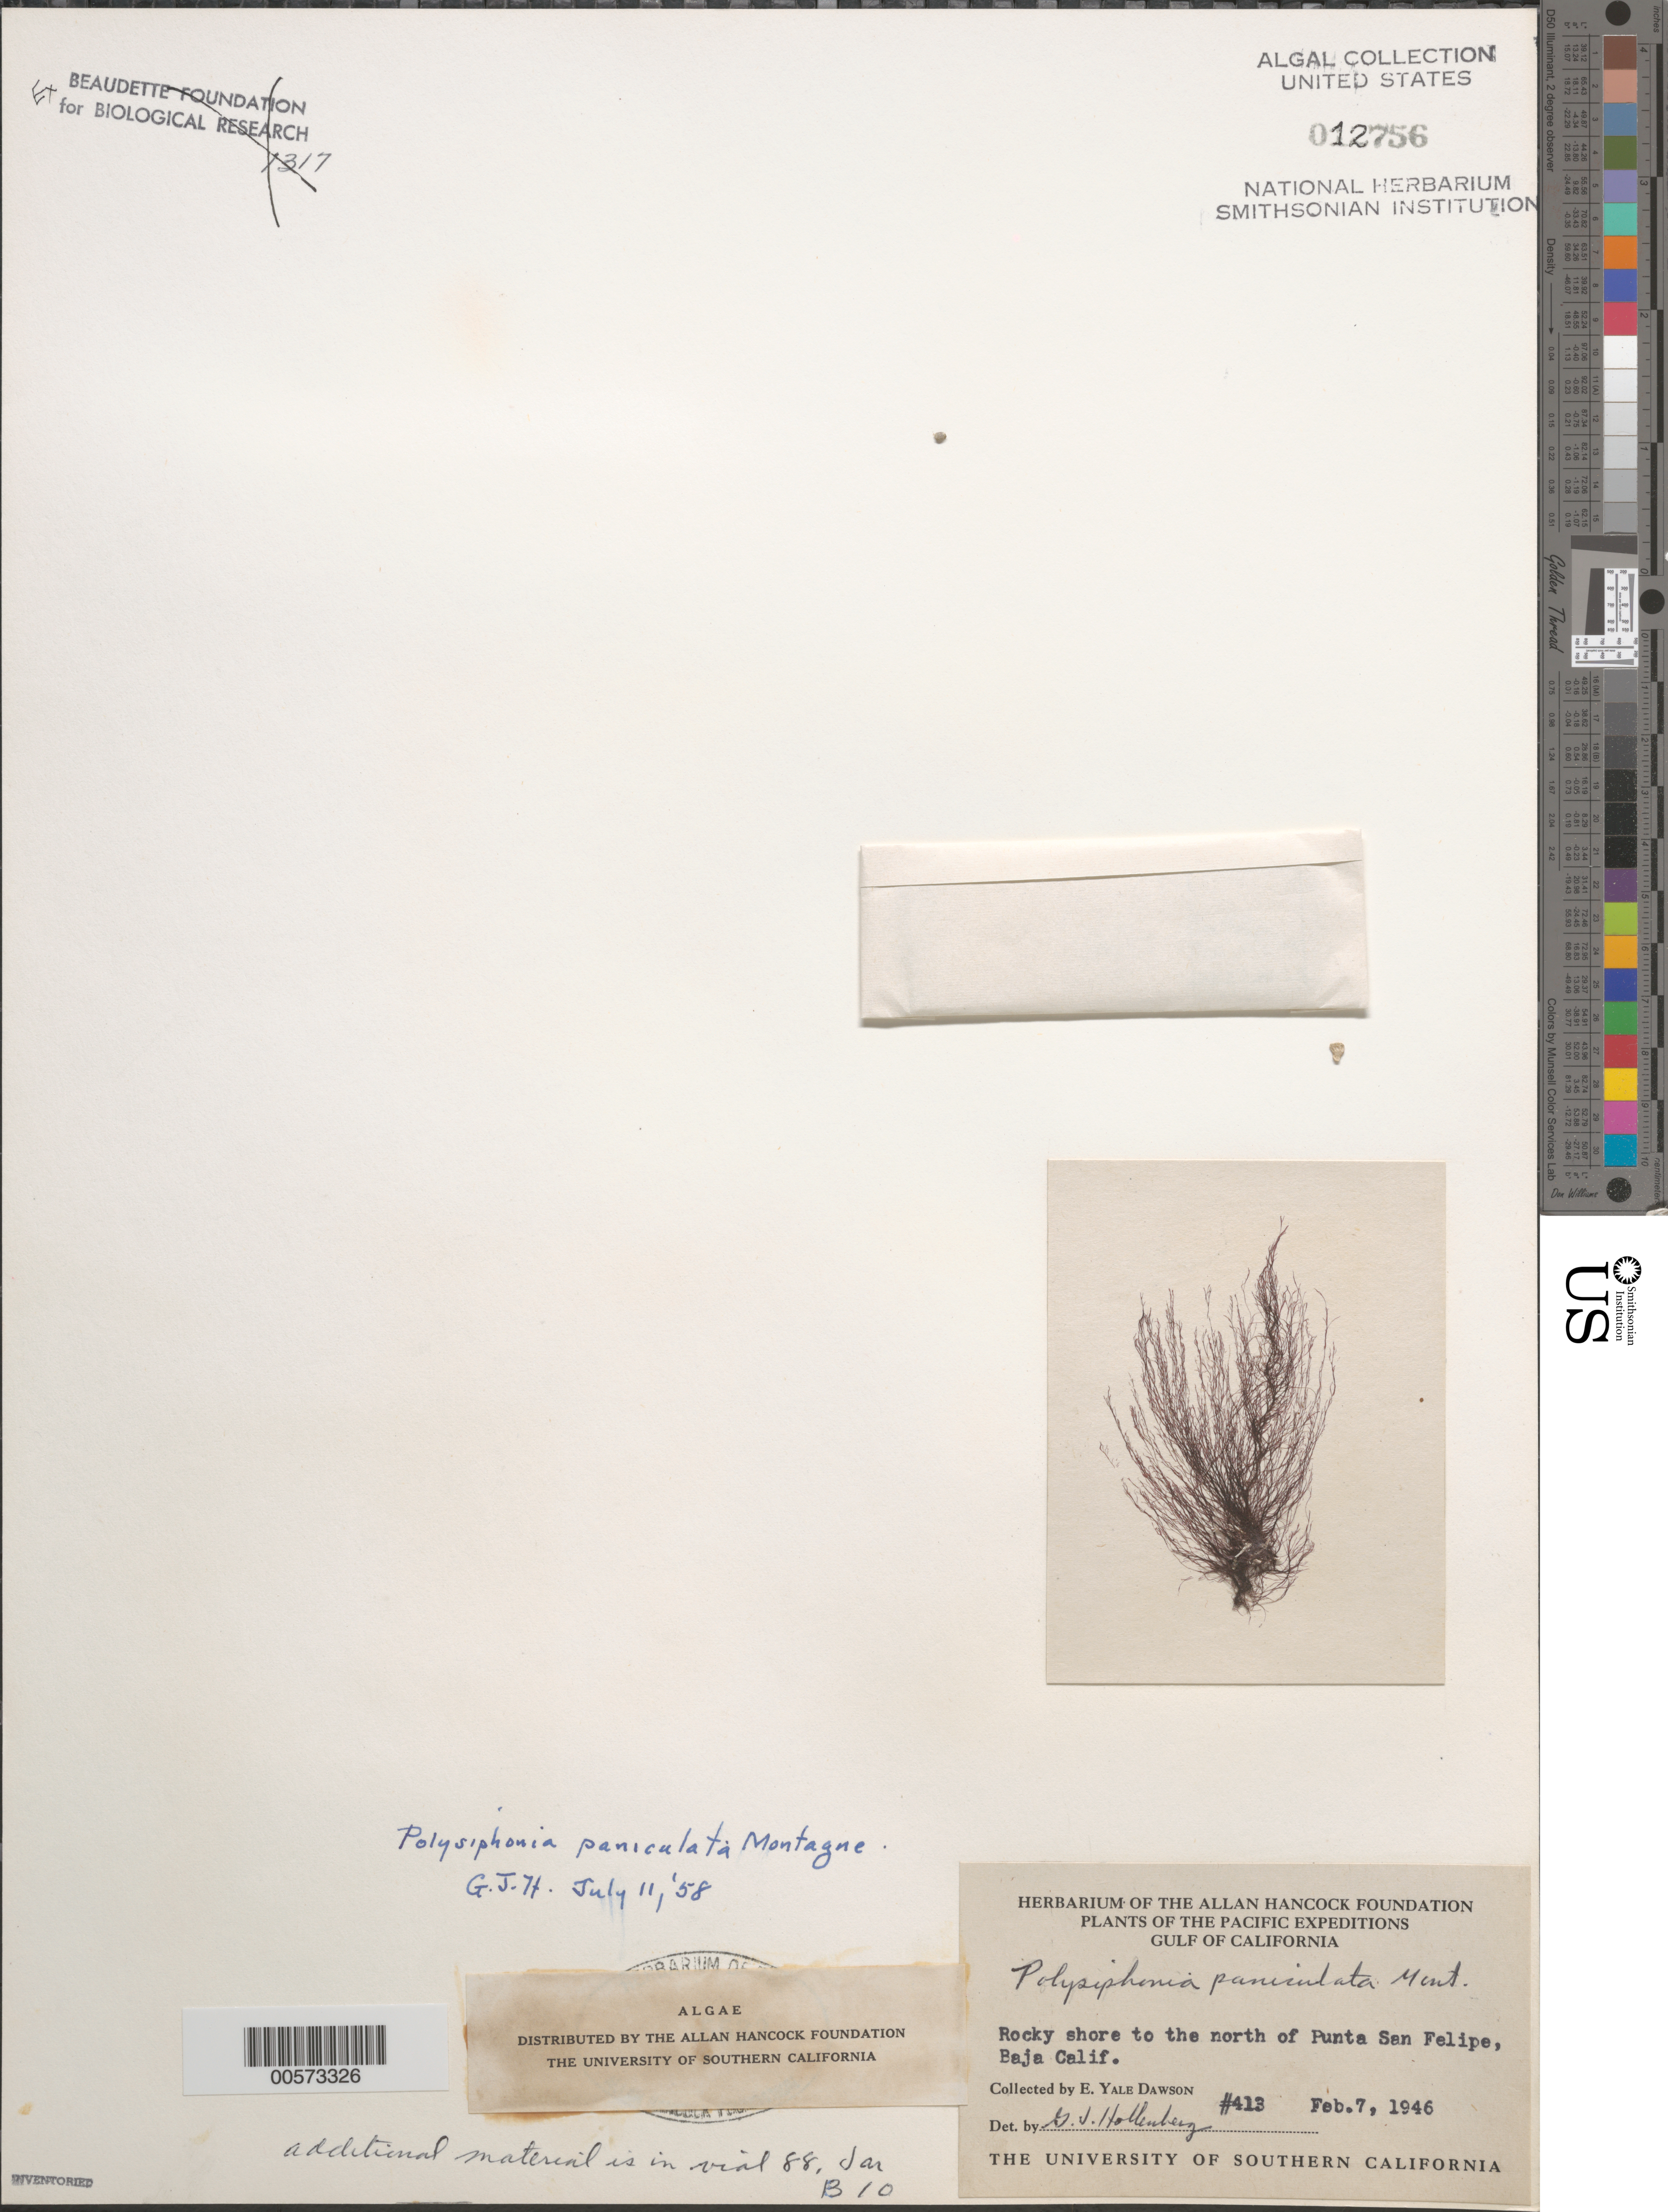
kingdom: Plantae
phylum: Rhodophyta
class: Florideophyceae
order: Ceramiales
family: Rhodomelaceae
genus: Eutrichosiphonia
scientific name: Eutrichosiphonia paniculata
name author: (Mont.) D.E.Bustamante & T.O. Cho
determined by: Algae name updating Project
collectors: E. Y. Dawson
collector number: EYD 413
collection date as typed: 07 Feb 1946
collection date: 1946-02-07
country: Mexico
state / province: Baja California Norte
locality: North of Punta San Felipe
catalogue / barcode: US 12756